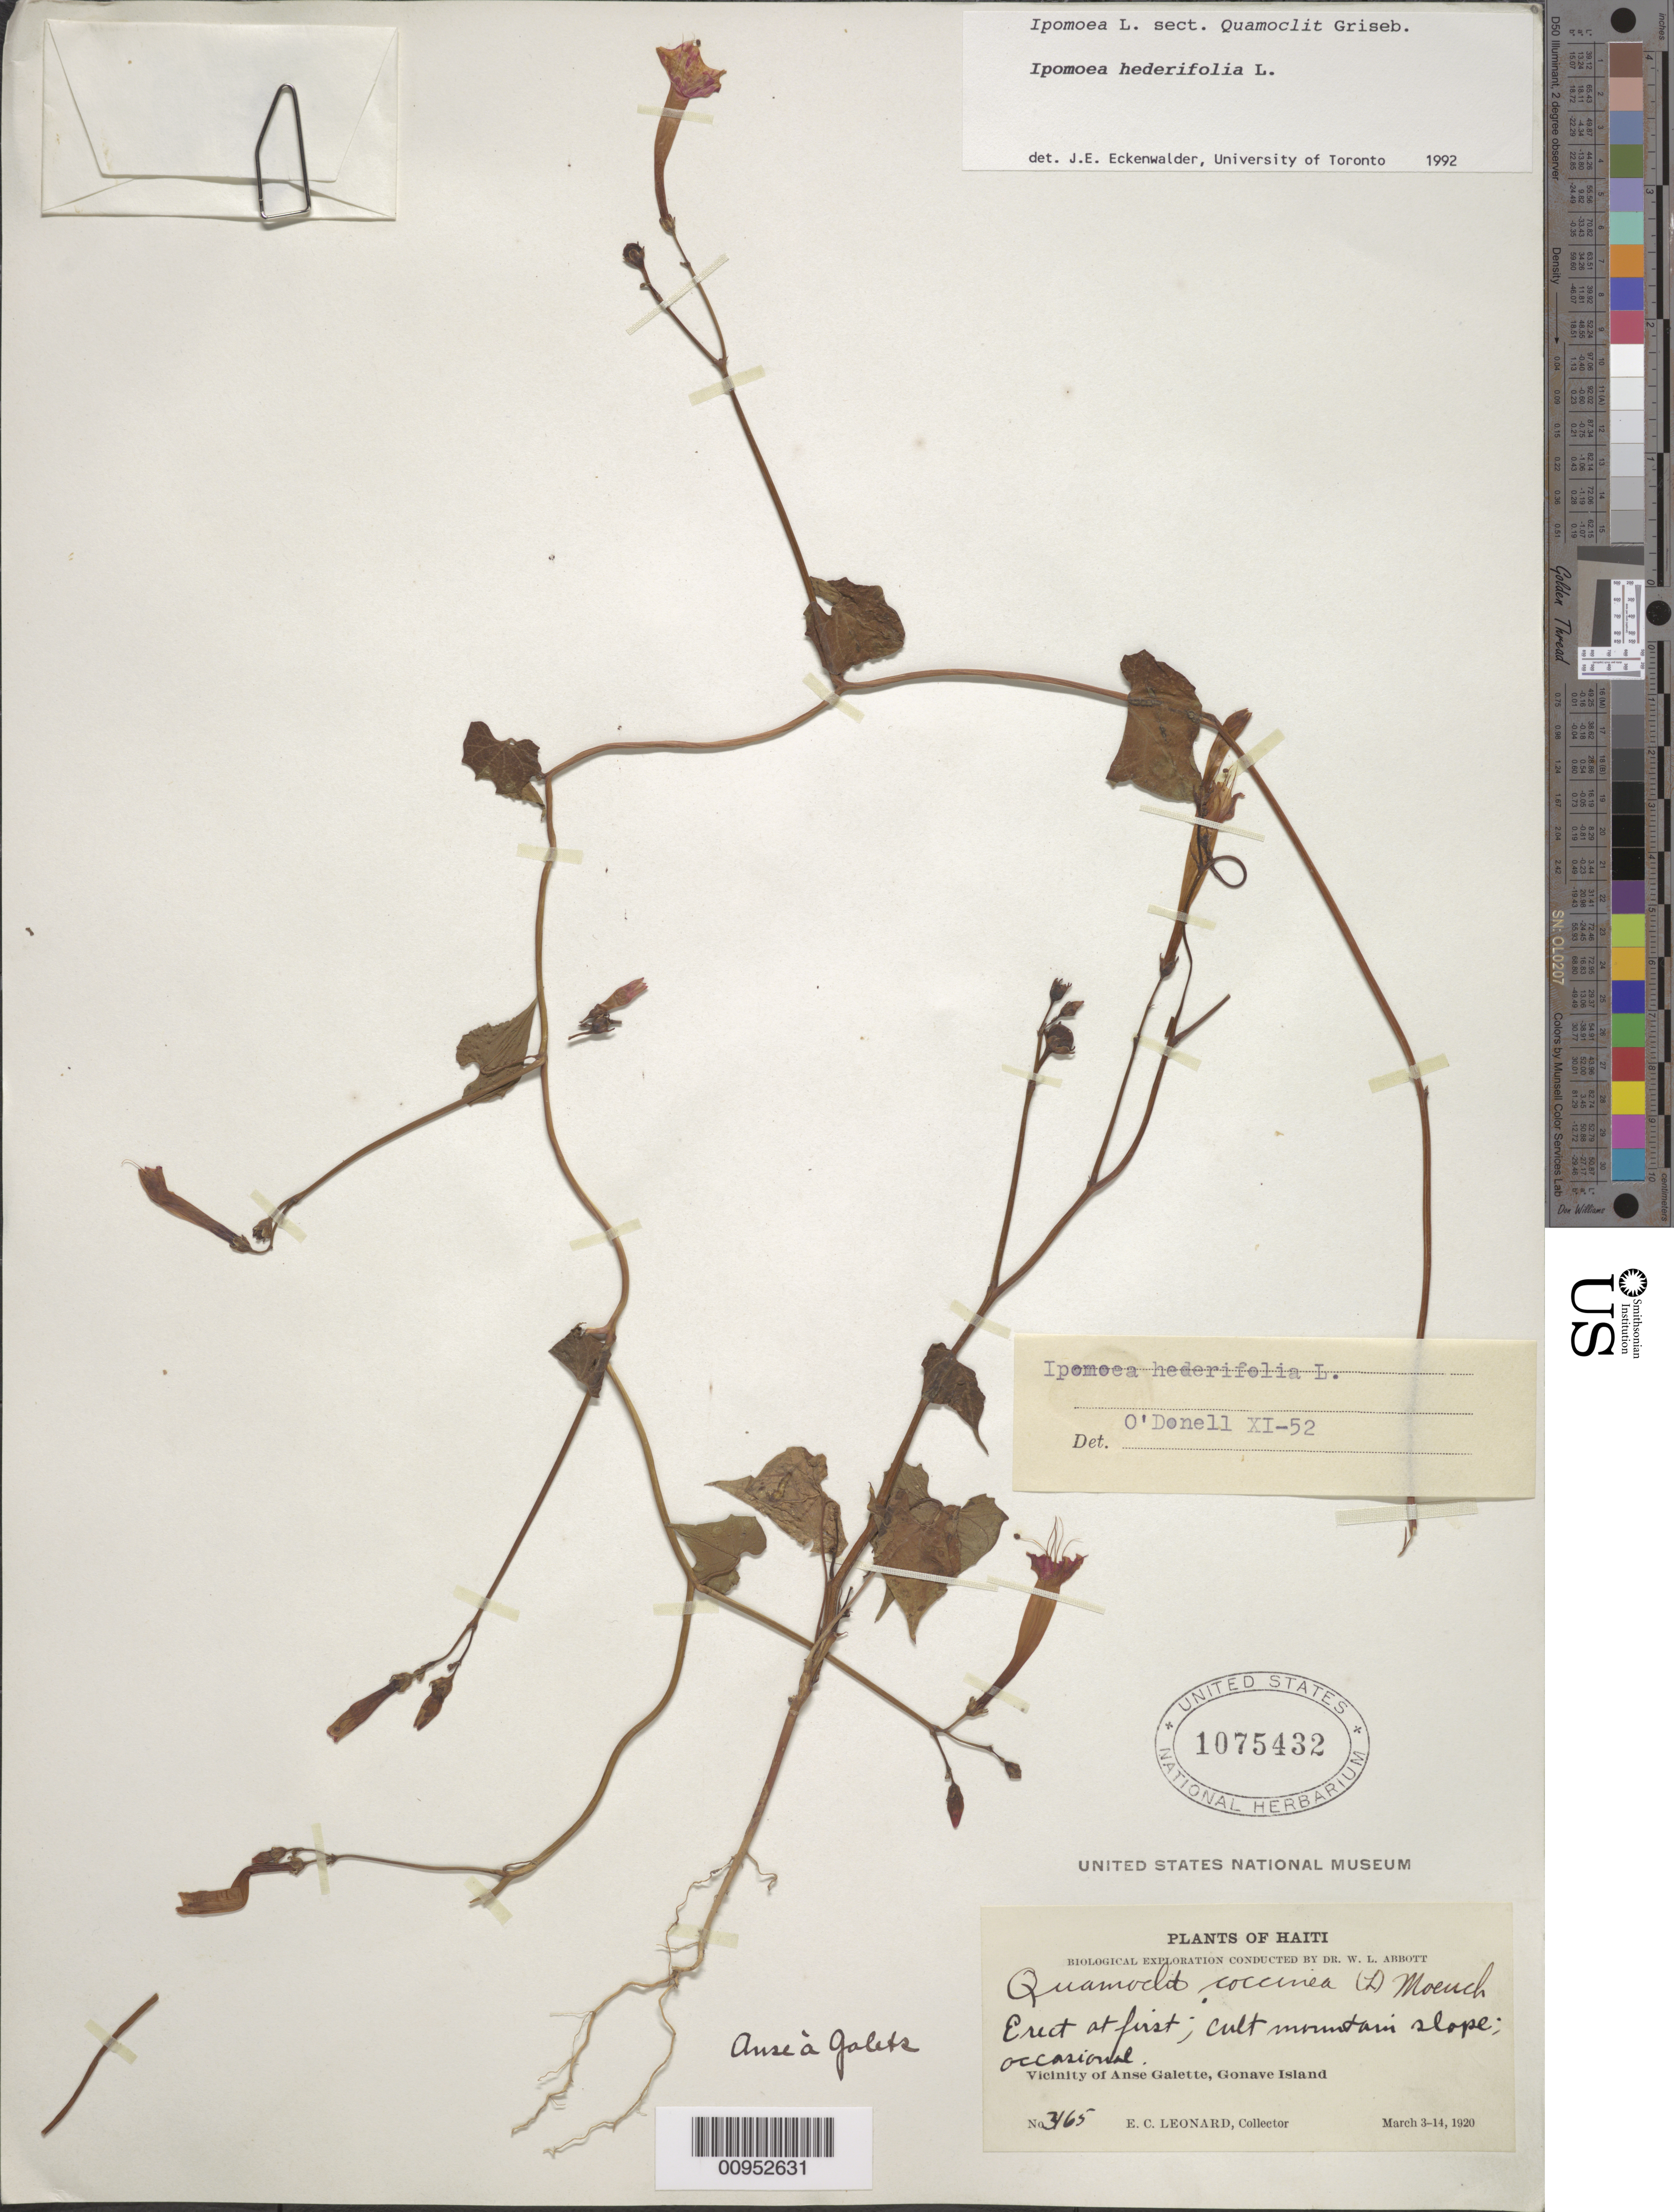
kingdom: Plantae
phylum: Tracheophyta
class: Magnoliopsida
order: Solanales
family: Convolvulaceae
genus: Ipomoea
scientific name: Ipomoea hederifolia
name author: L.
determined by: Eckenwalder, James E.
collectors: E. C. Leonard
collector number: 3165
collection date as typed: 03 Mar 1920 to 14 Mar 1920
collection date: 1920-03-03/1920-03-14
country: Haiti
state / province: Gonave I.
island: Hispaniola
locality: Vicinity of Anse Galette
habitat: Cult mountain slope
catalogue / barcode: US 1075432